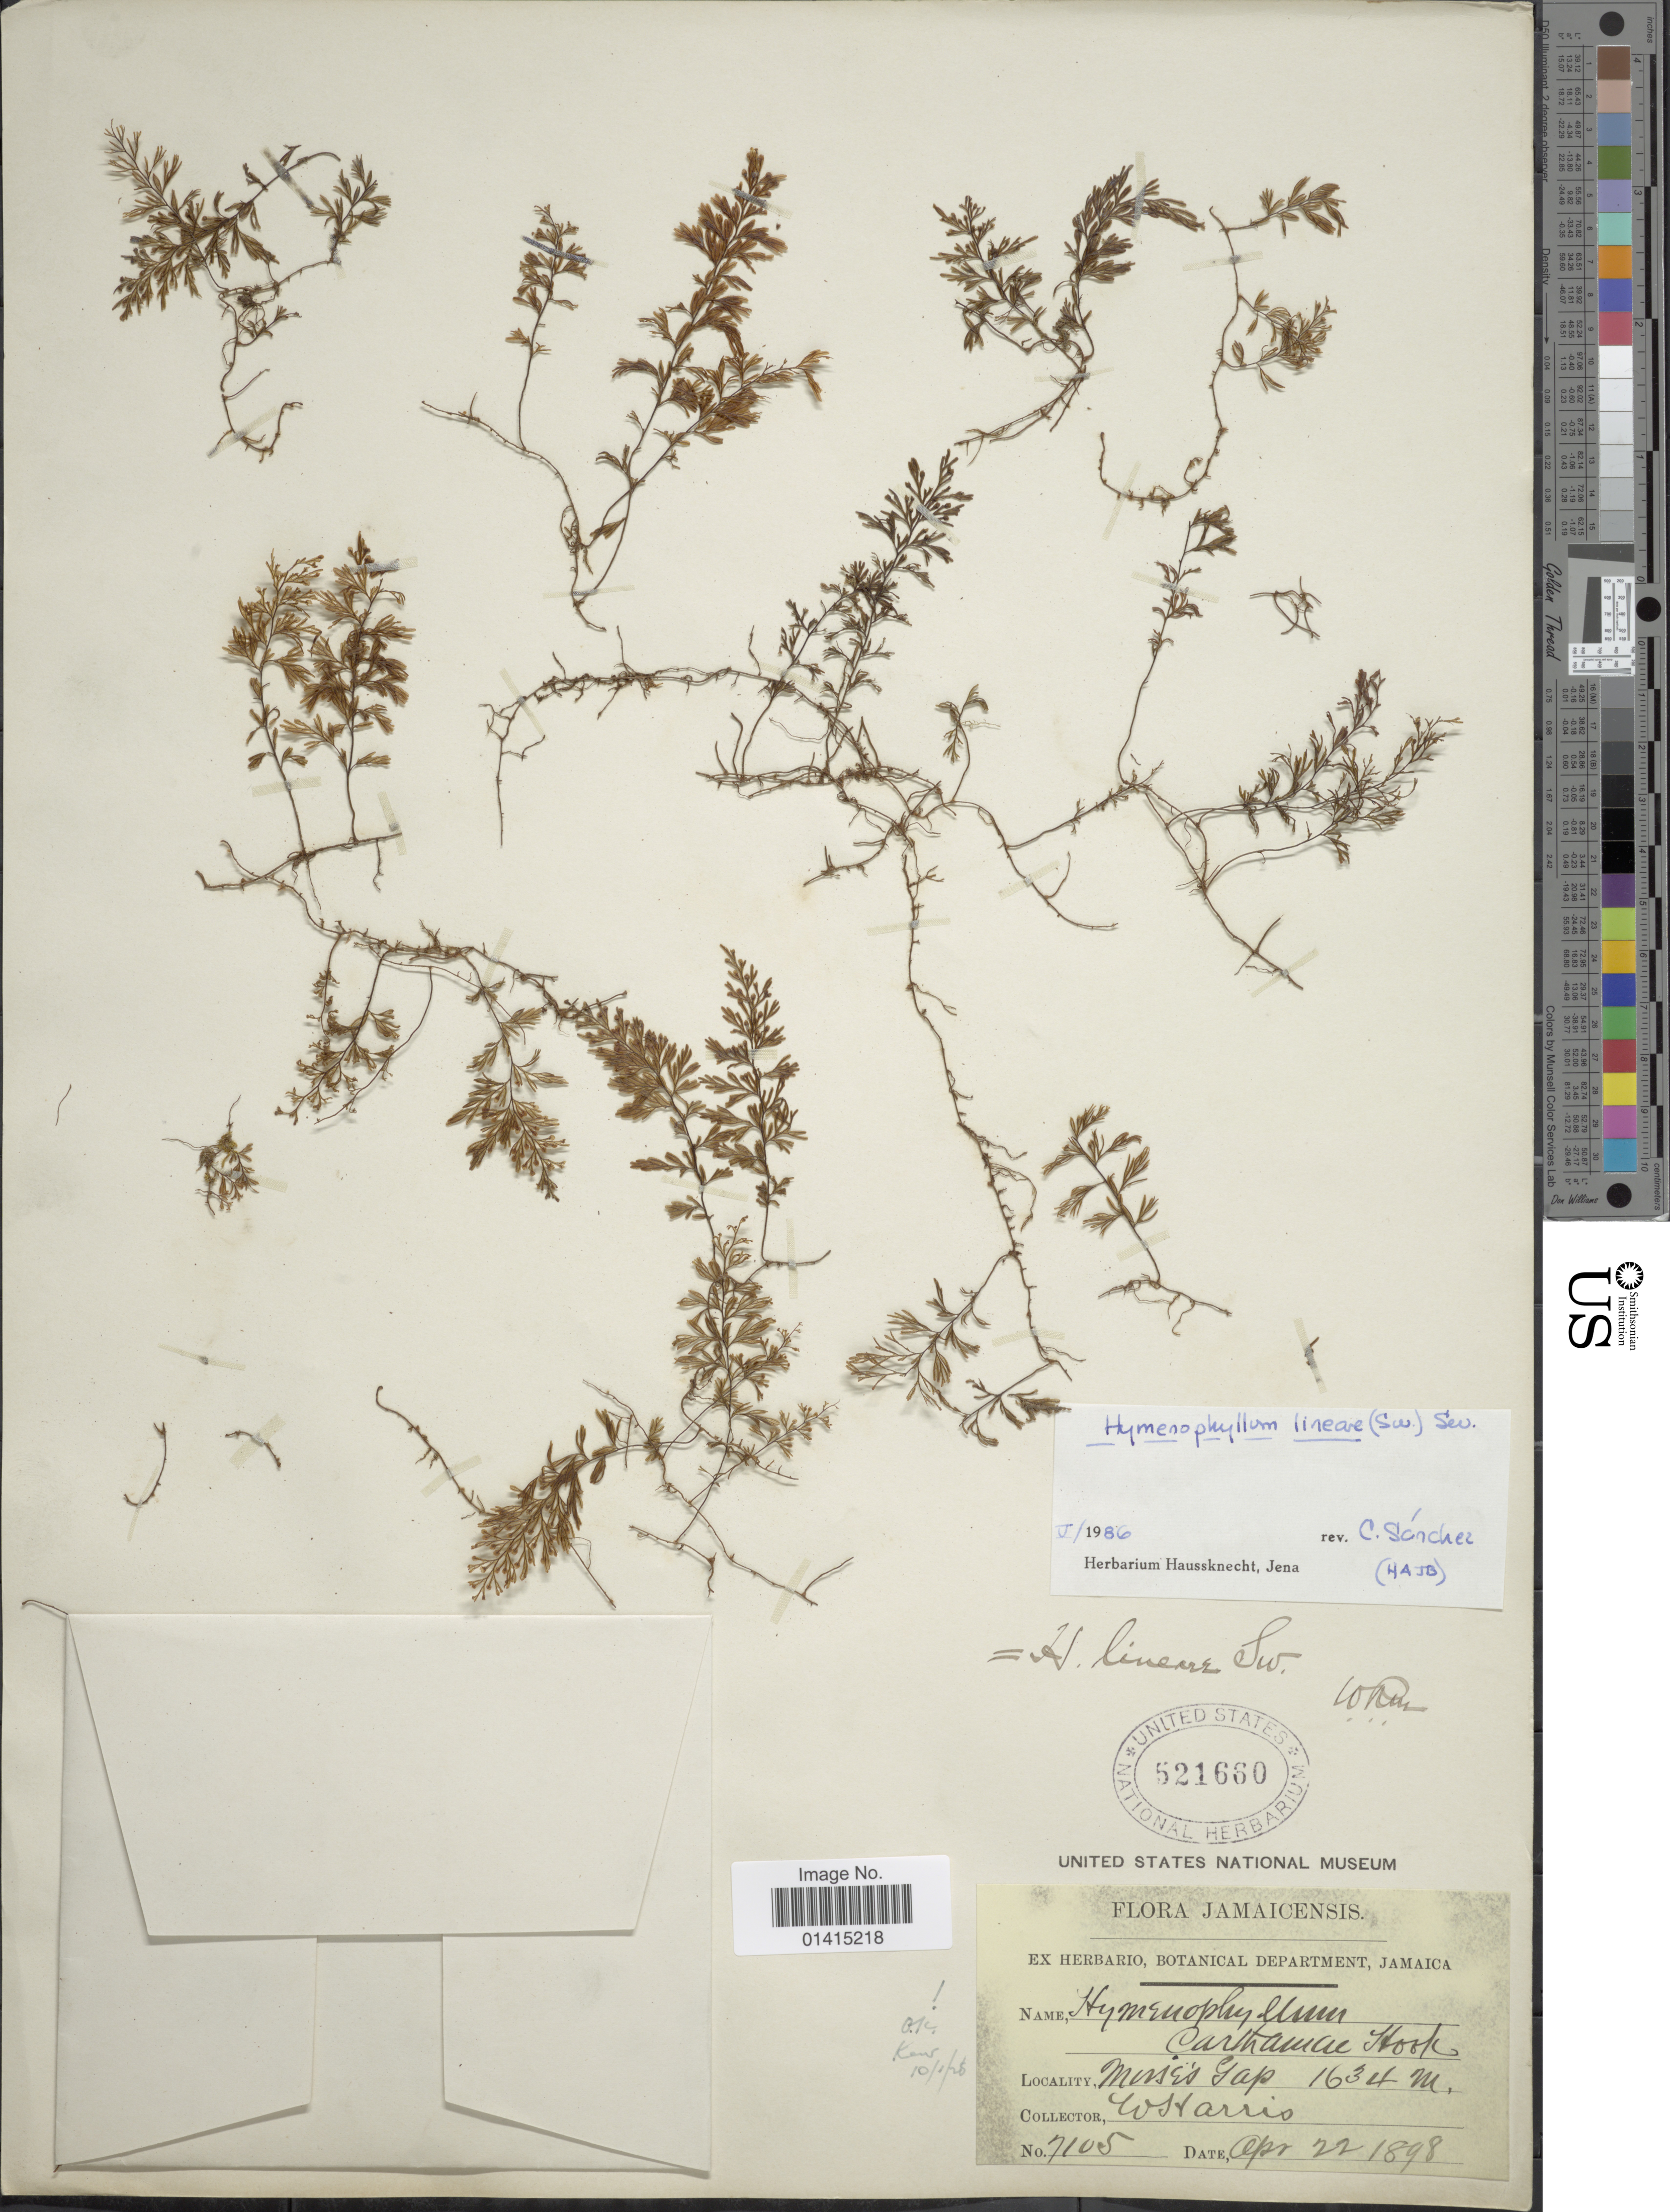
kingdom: Plantae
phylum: Tracheophyta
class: Polypodiopsida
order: Hymenophyllales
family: Hymenophyllaceae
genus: Hymenophyllum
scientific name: Hymenophyllum lineare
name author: (Sw.) Sw.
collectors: W. Harris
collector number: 7105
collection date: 1898-04-22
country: Jamaica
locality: Morse's Gap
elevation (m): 1634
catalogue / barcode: US 521660